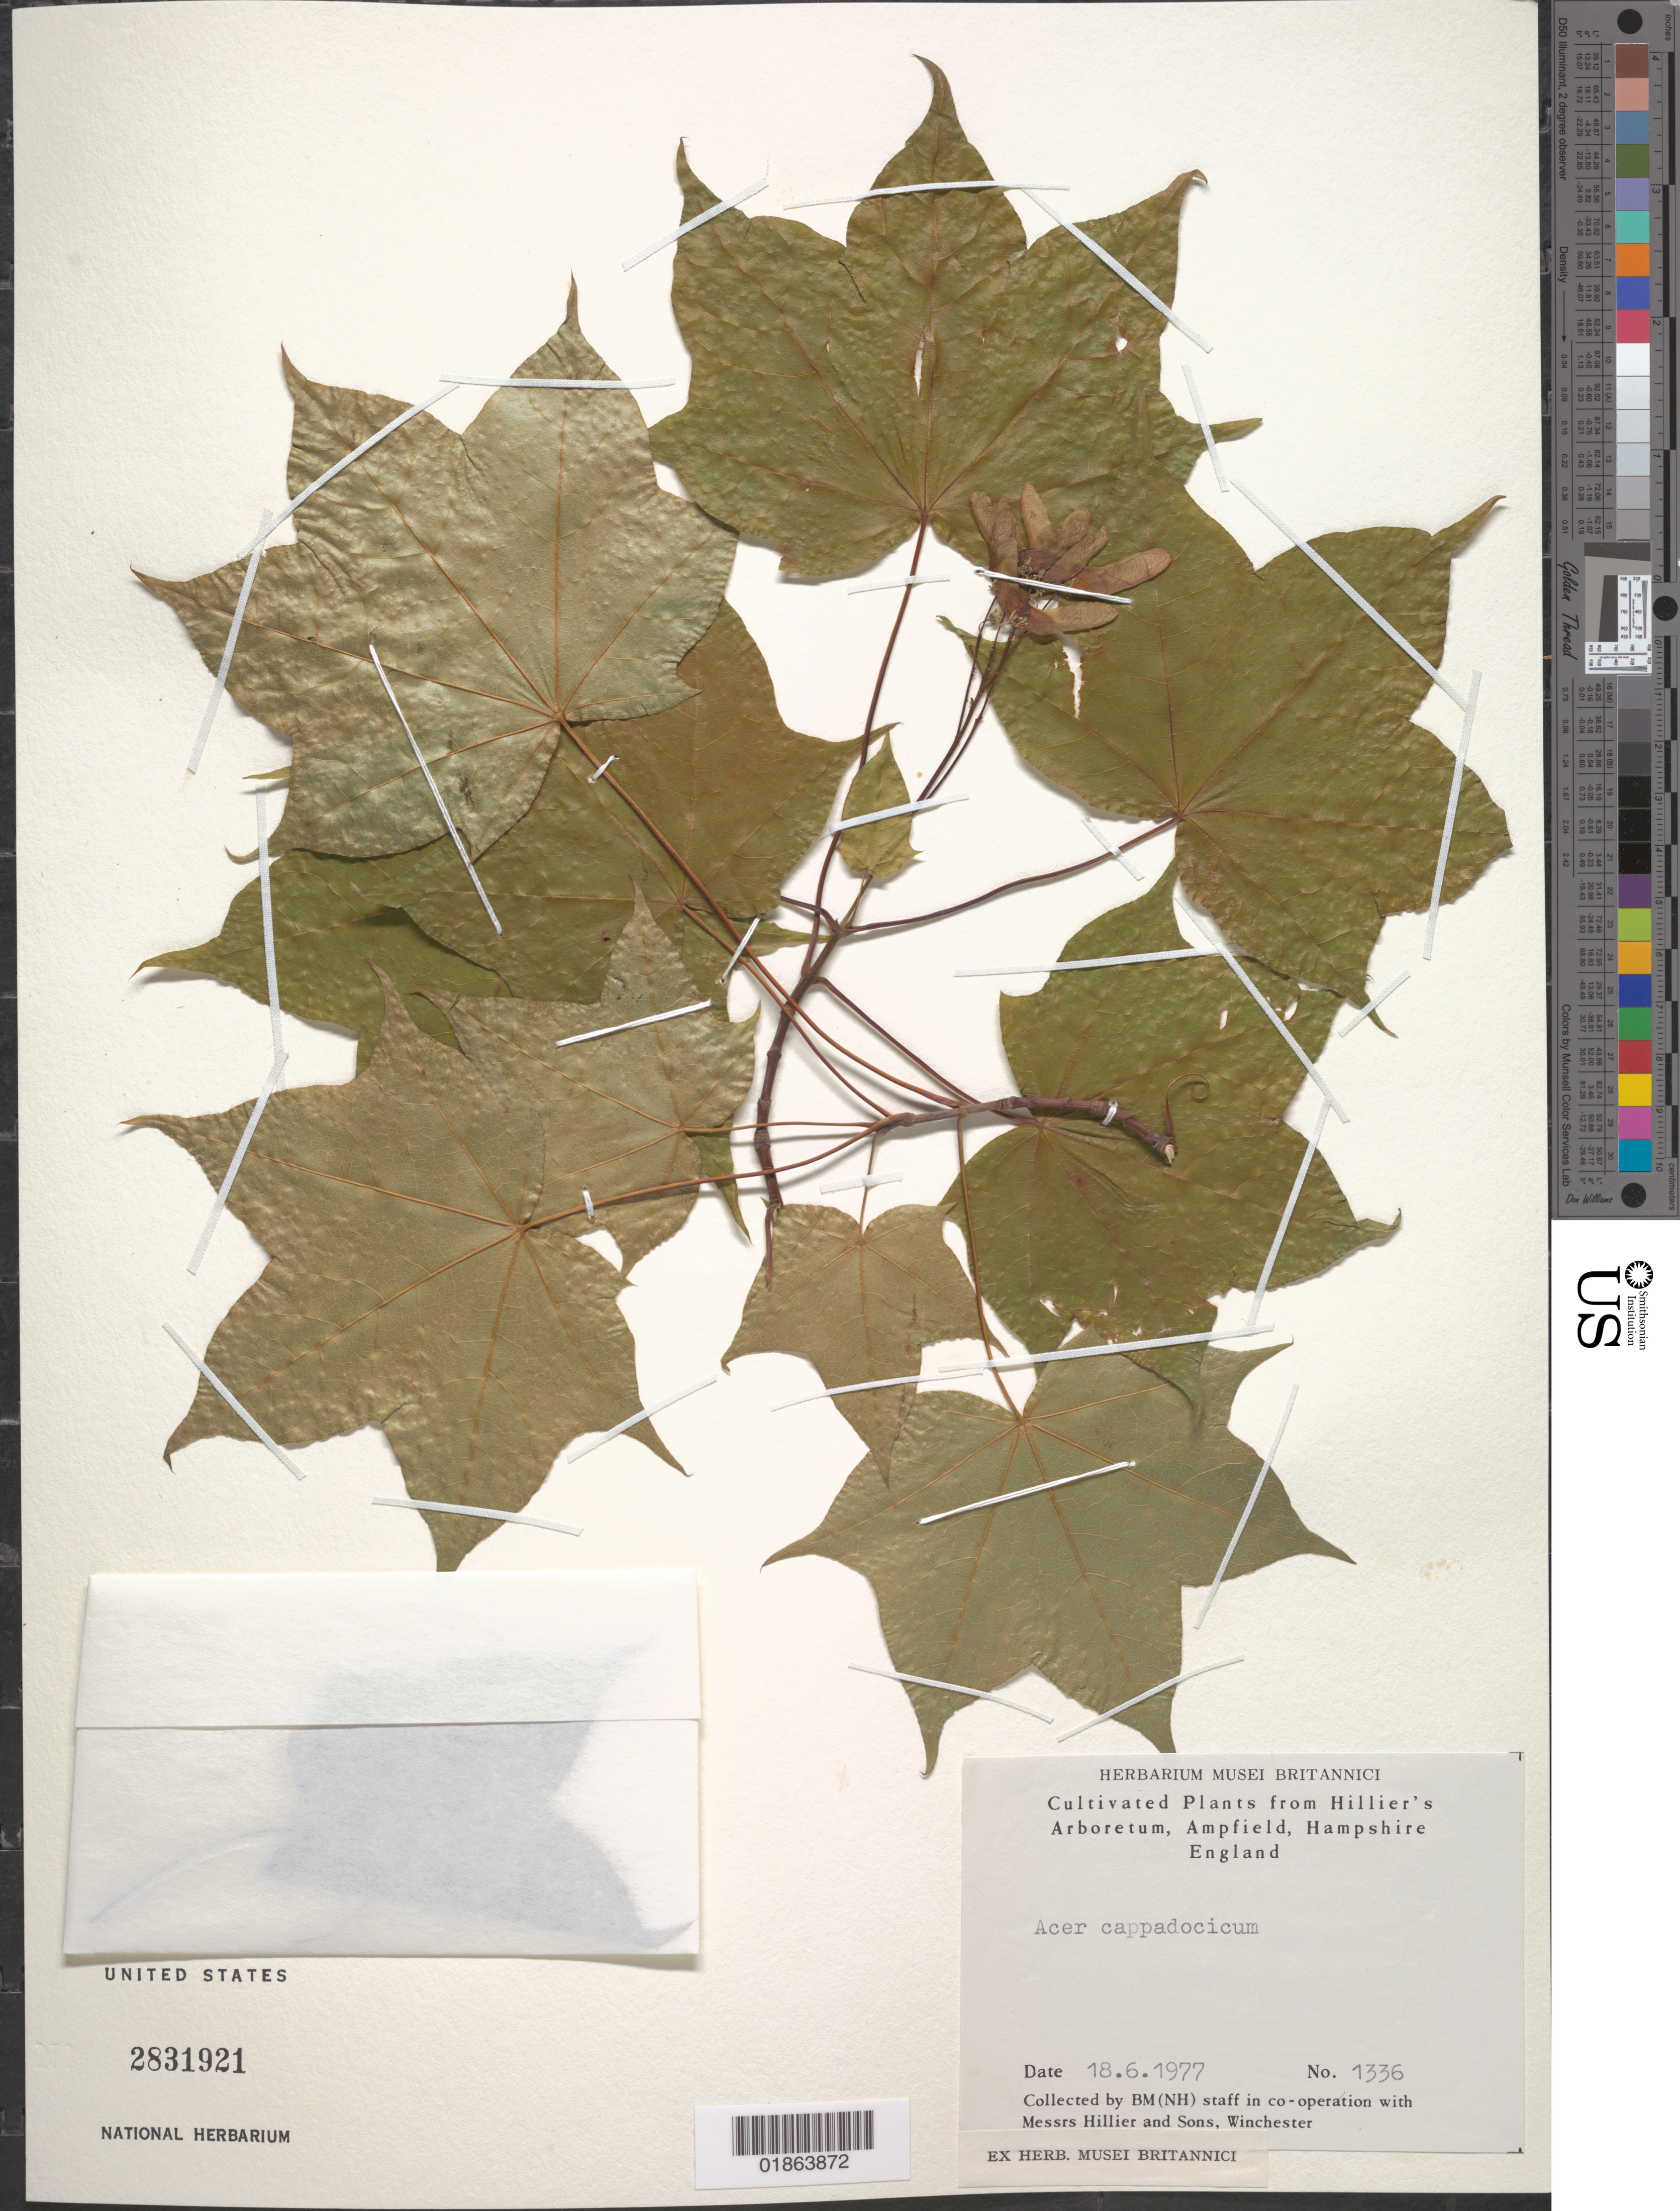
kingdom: Plantae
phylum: Tracheophyta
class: Magnoliopsida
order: Sapindales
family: Sapindaceae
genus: Acer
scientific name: Acer cappadocicum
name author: Gled.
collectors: H. Hillier et al.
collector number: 1336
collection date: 1977-06-18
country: United Kingdom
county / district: Hampshire County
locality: Ampfield, Hampshire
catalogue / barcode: US 2831921